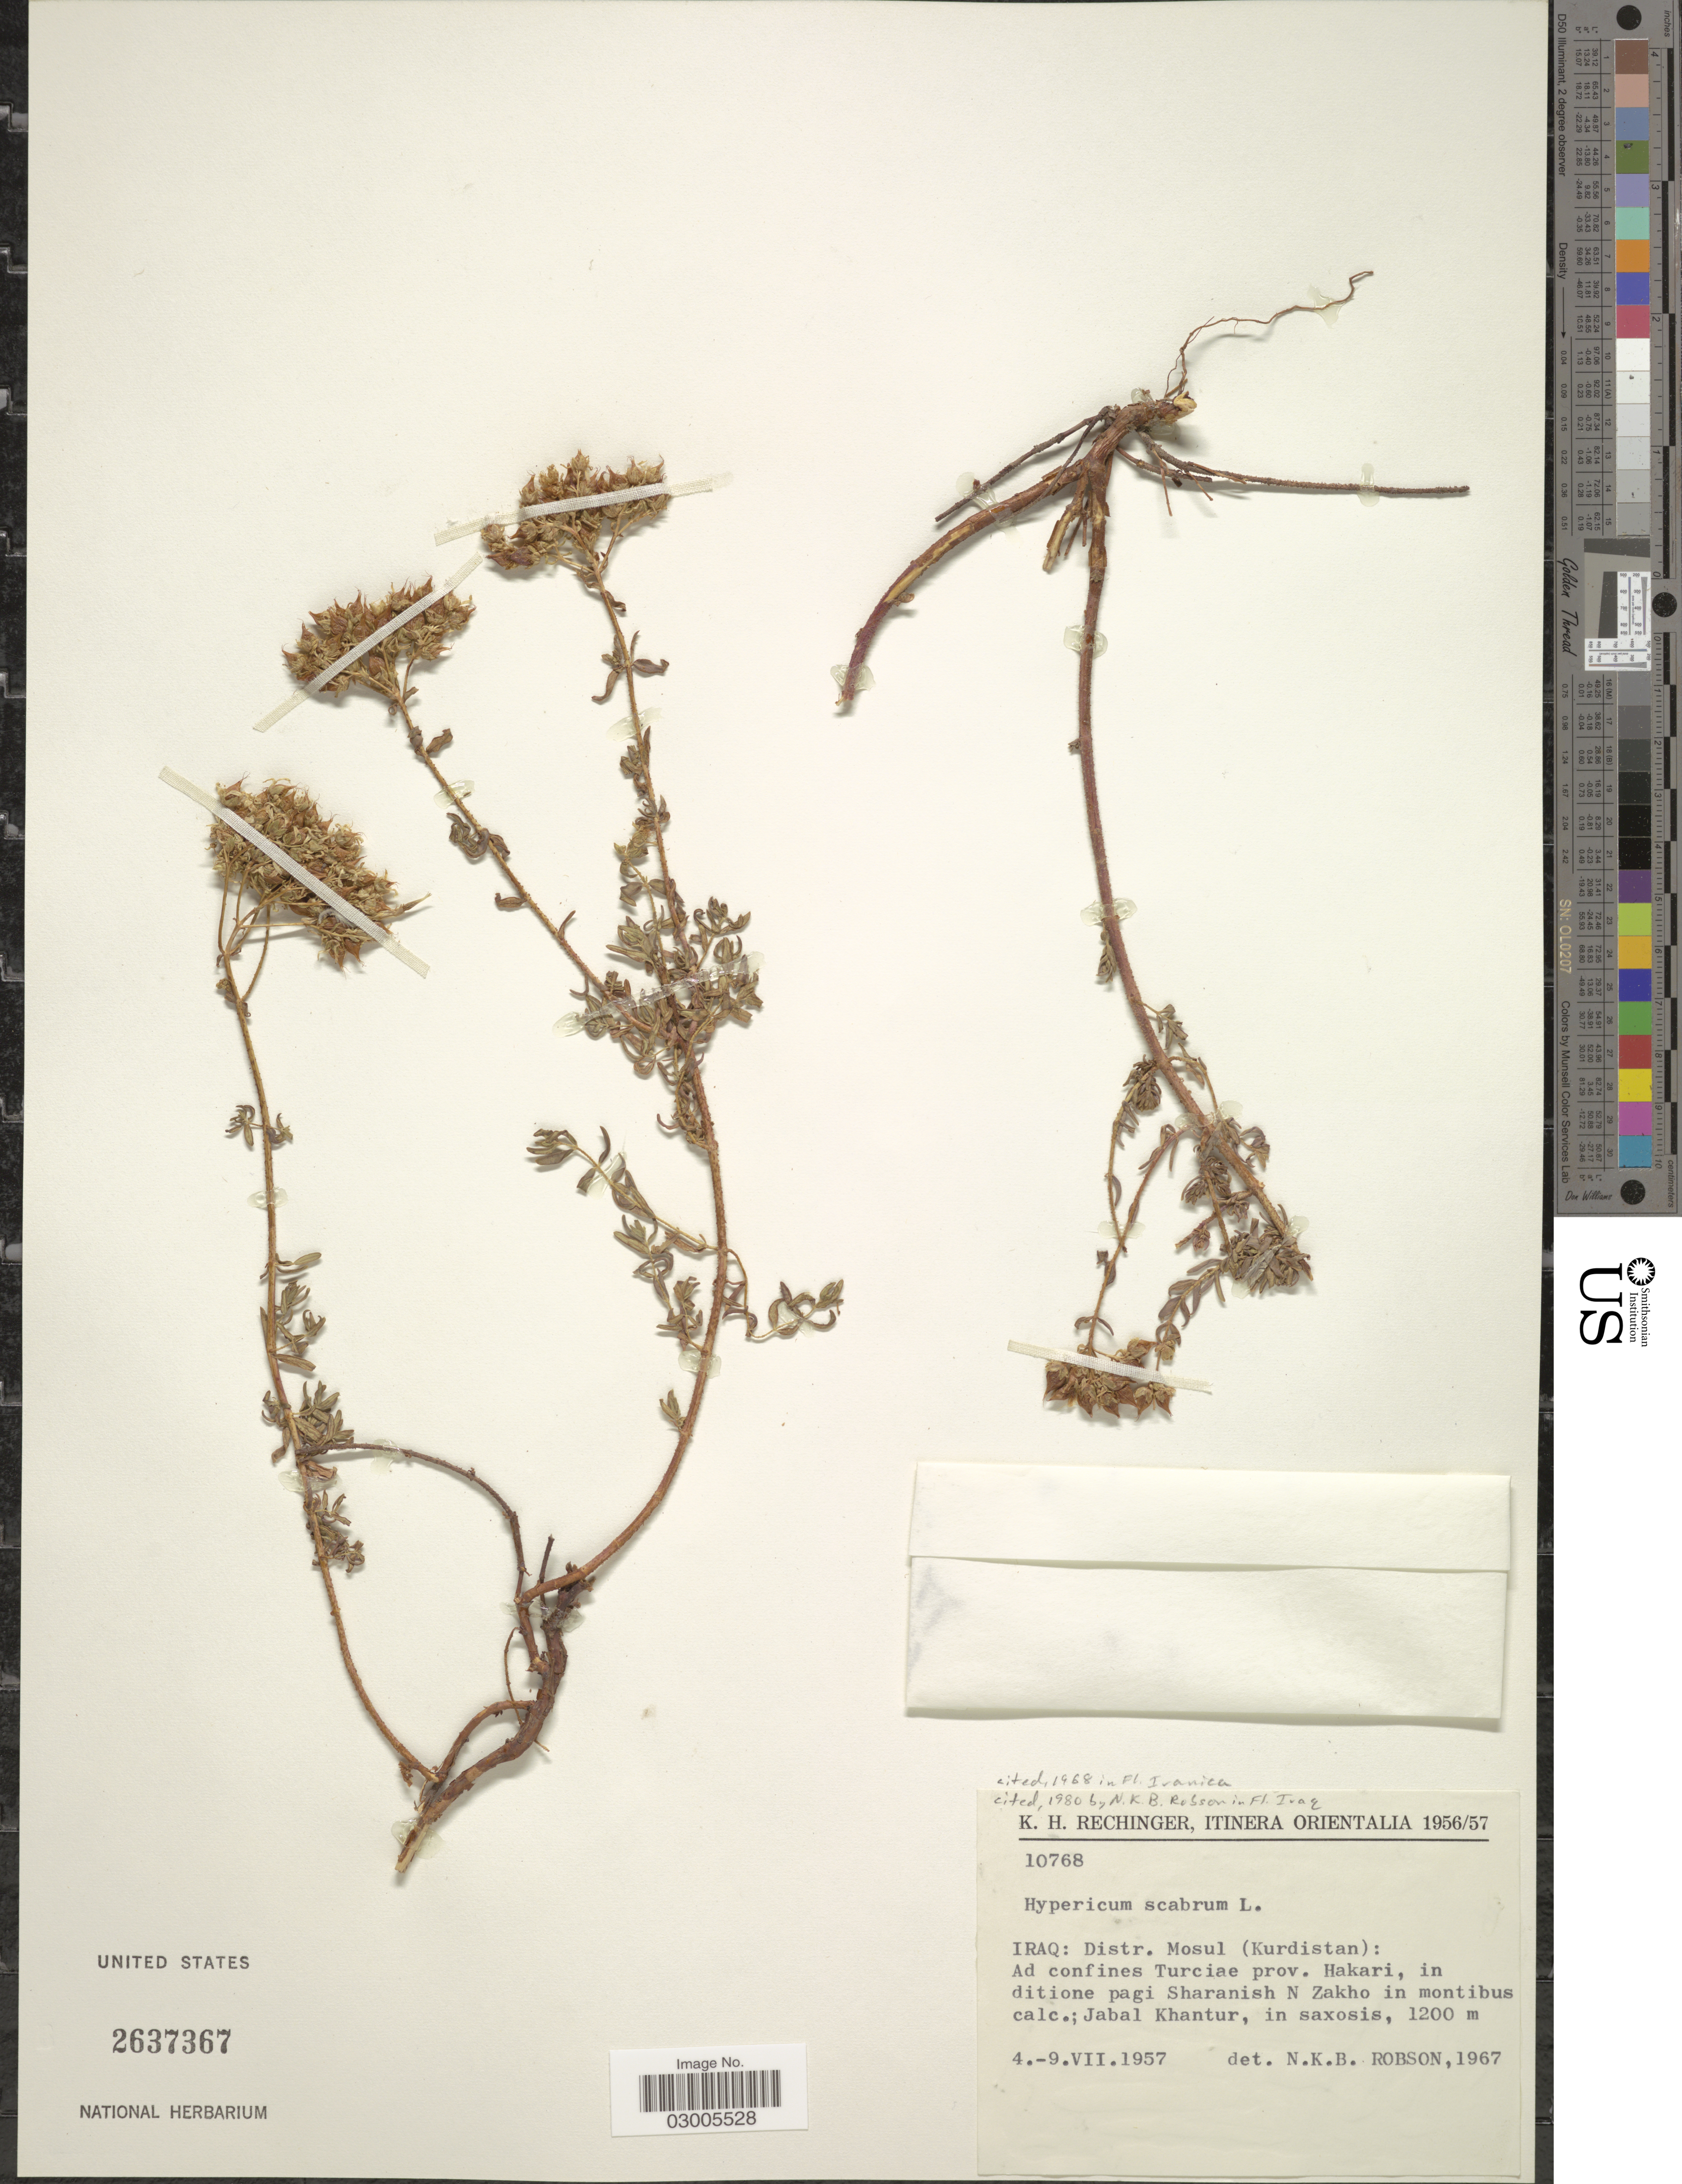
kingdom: Plantae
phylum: Tracheophyta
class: Magnoliopsida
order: Malpighiales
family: Hypericaceae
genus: Hypericum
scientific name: Hypericum scabrum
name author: L.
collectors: K. H. Rechinger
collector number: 10768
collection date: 1957-08-04/1957-08-09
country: Iran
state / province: Kurdistan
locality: Itinera Orientalia. Distr. Mosul: Ad confines Turciae prov. Hakari, in ditione pagi Sharanish N Zakho in montibus calc.; Jabal Khantur, in saxosis.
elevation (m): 1200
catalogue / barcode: US 2637367